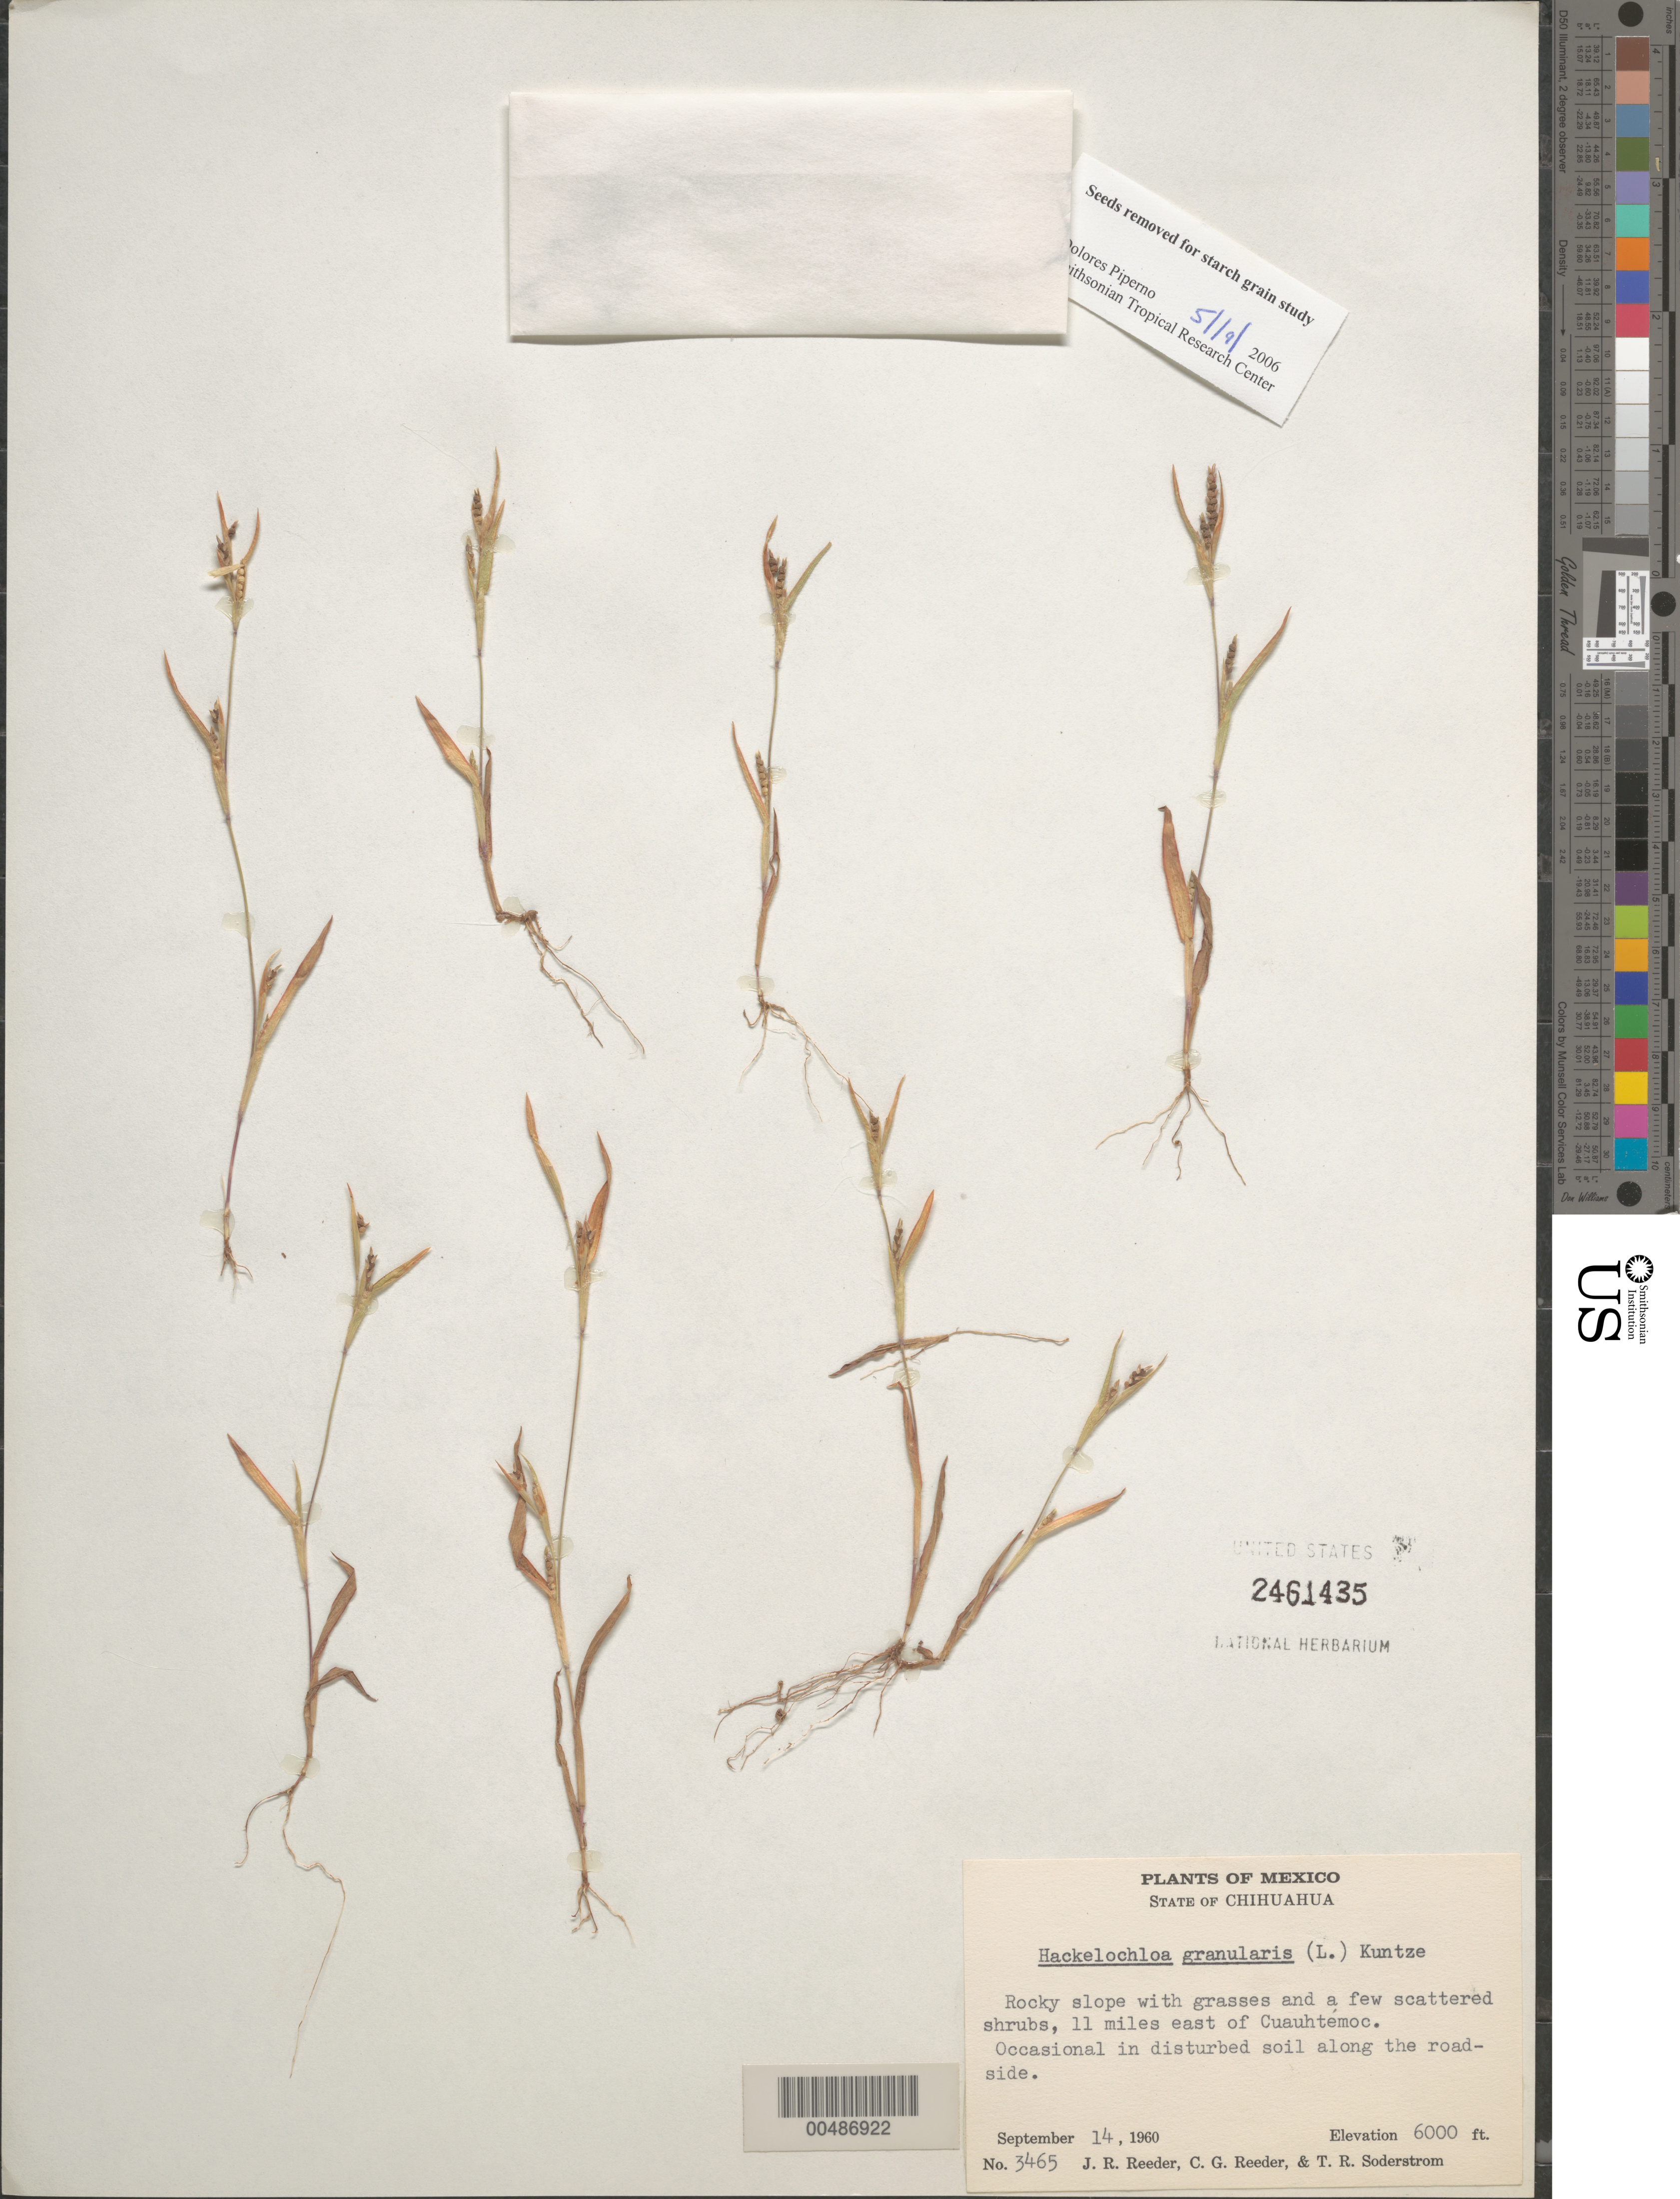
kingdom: Plantae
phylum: Tracheophyta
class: Liliopsida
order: Poales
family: Poaceae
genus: Hackelochloa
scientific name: Hackelochloa granularis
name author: (L.) Kuntze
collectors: J. R. Reeder, C. G. Reeder & T. R. Soderstrom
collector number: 3465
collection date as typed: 14 Sep 1960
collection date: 1960-09-14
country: Mexico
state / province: Chihuahua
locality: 11 mi E of Cuaht‚moc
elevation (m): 1829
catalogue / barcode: US 2461435